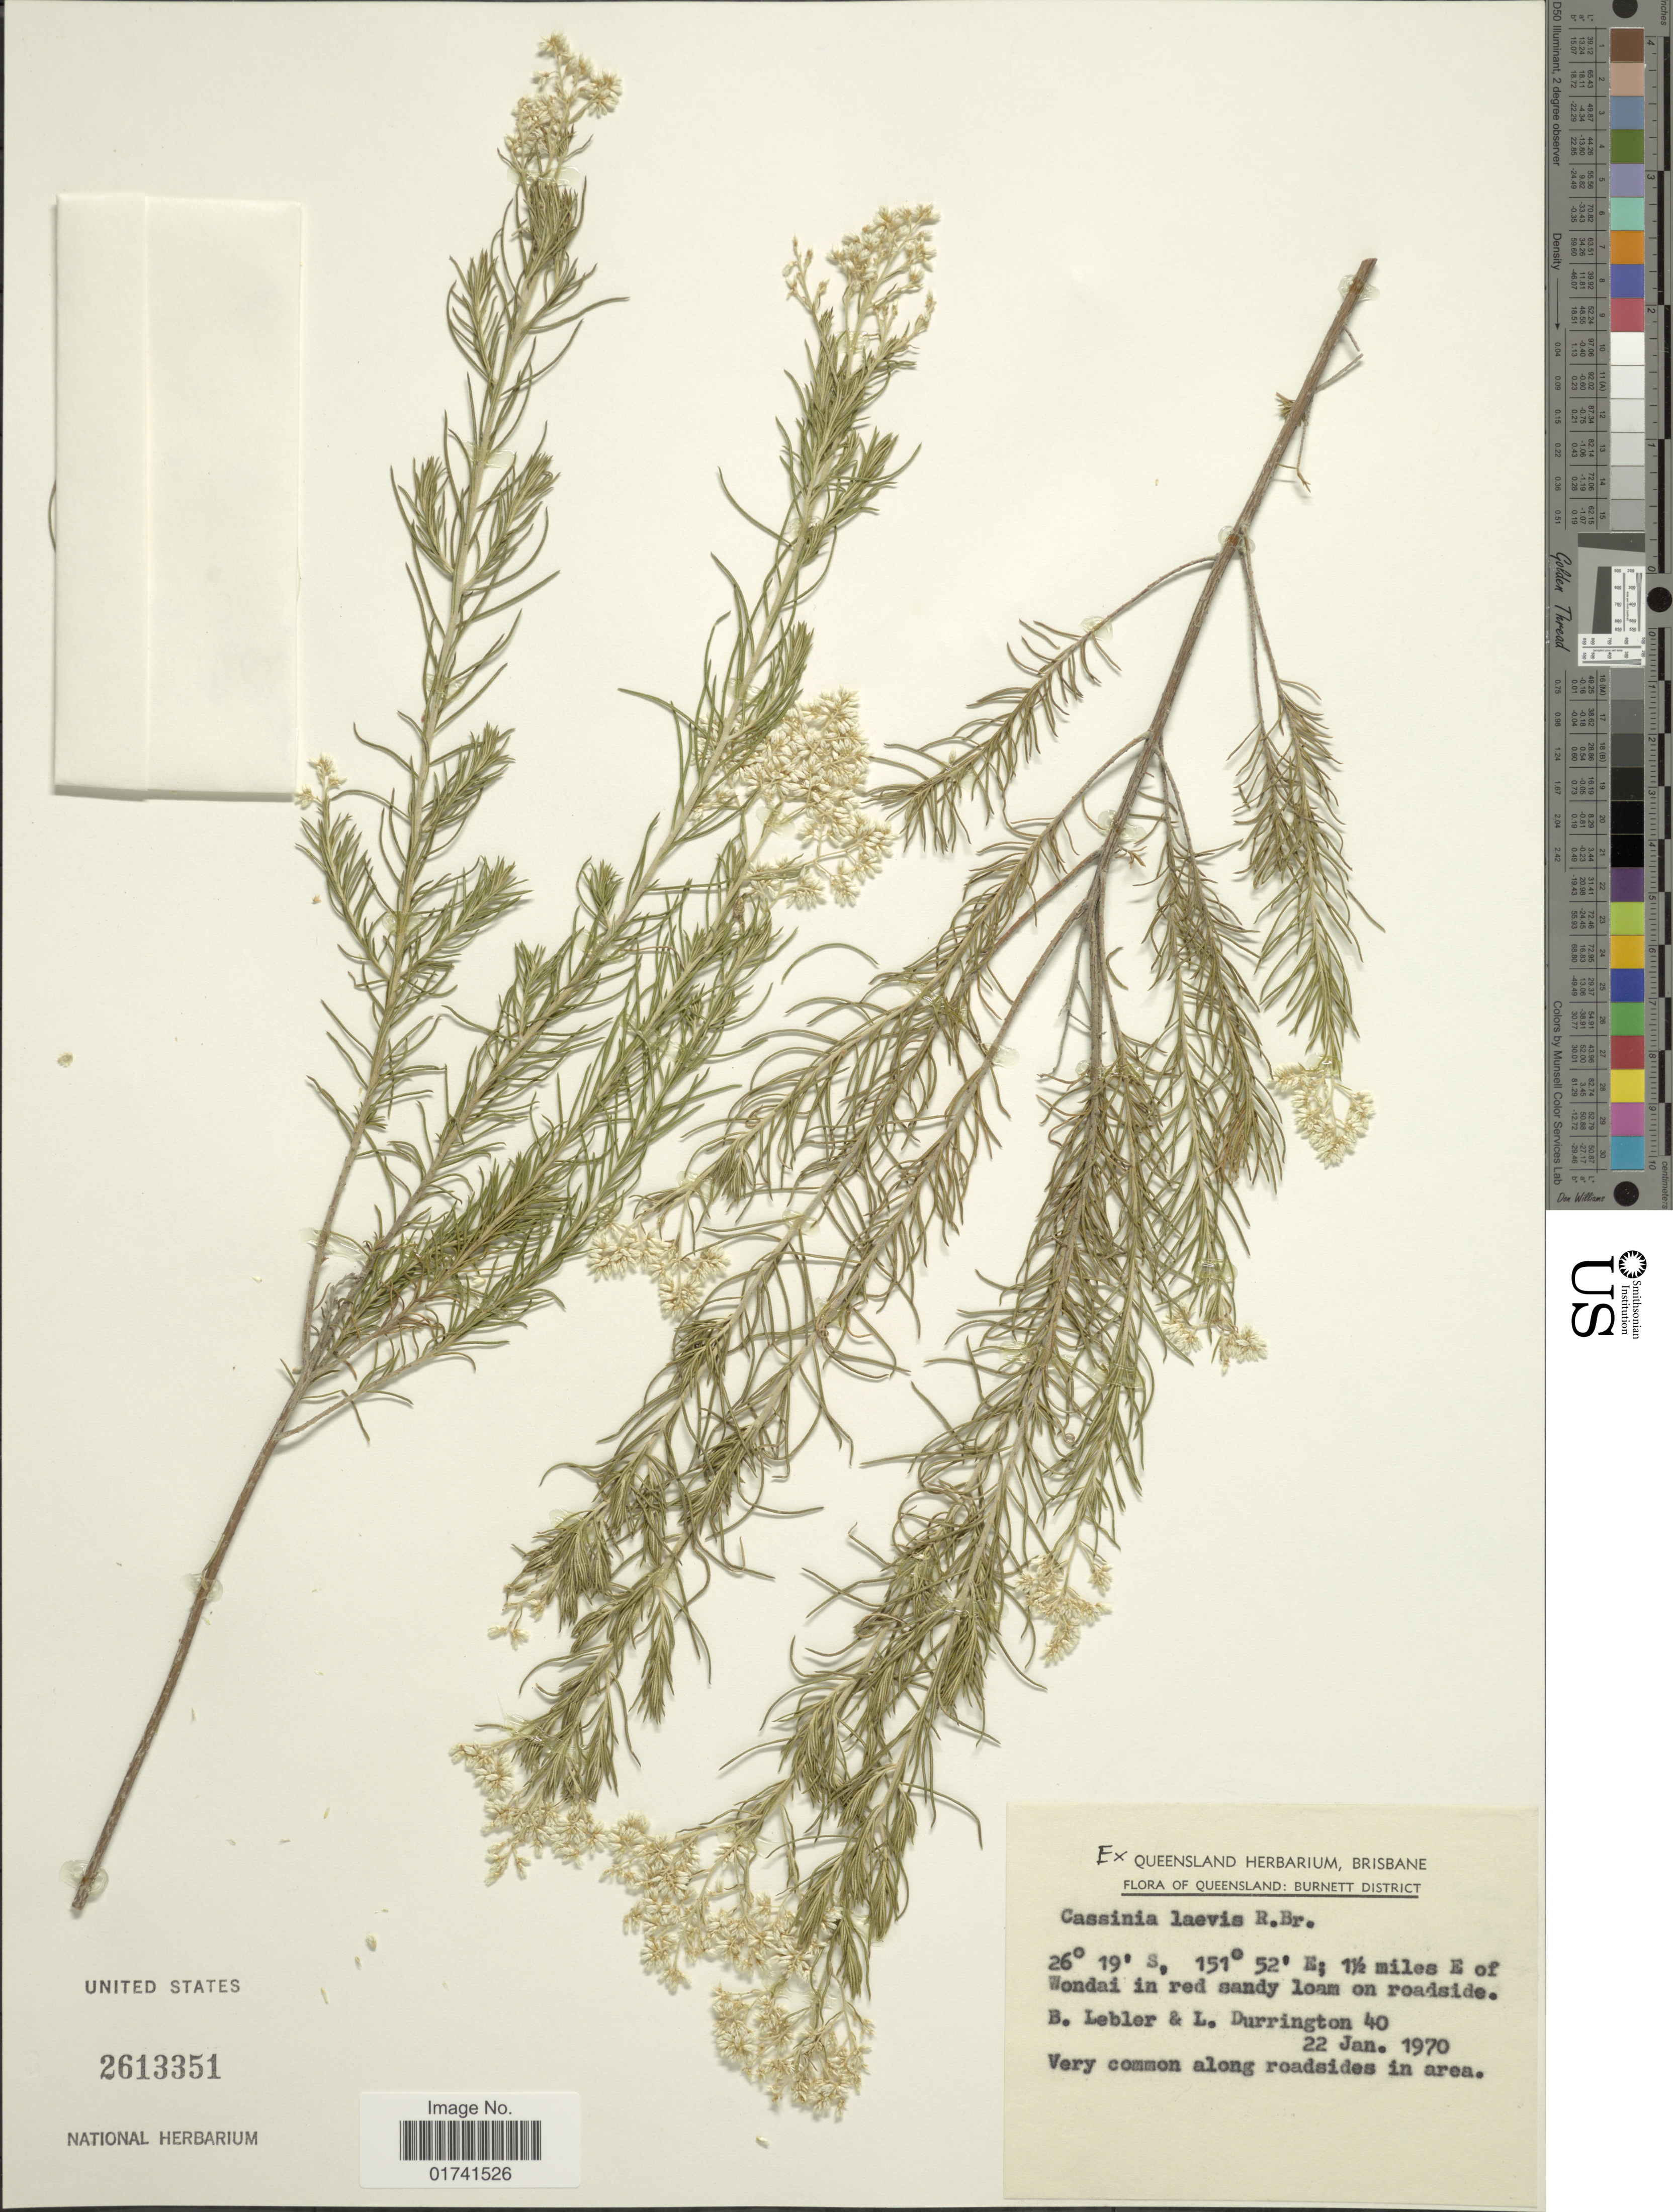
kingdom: Plantae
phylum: Tracheophyta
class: Magnoliopsida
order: Asterales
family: Asteraceae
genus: Cassinia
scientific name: Cassinia laevis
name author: R. Br.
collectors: B. Lebler & L. Durrington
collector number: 40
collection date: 1970-01-20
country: Australia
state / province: Queensland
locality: Burnett District, 1 1/2 miles E of Wondai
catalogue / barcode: US 2613351